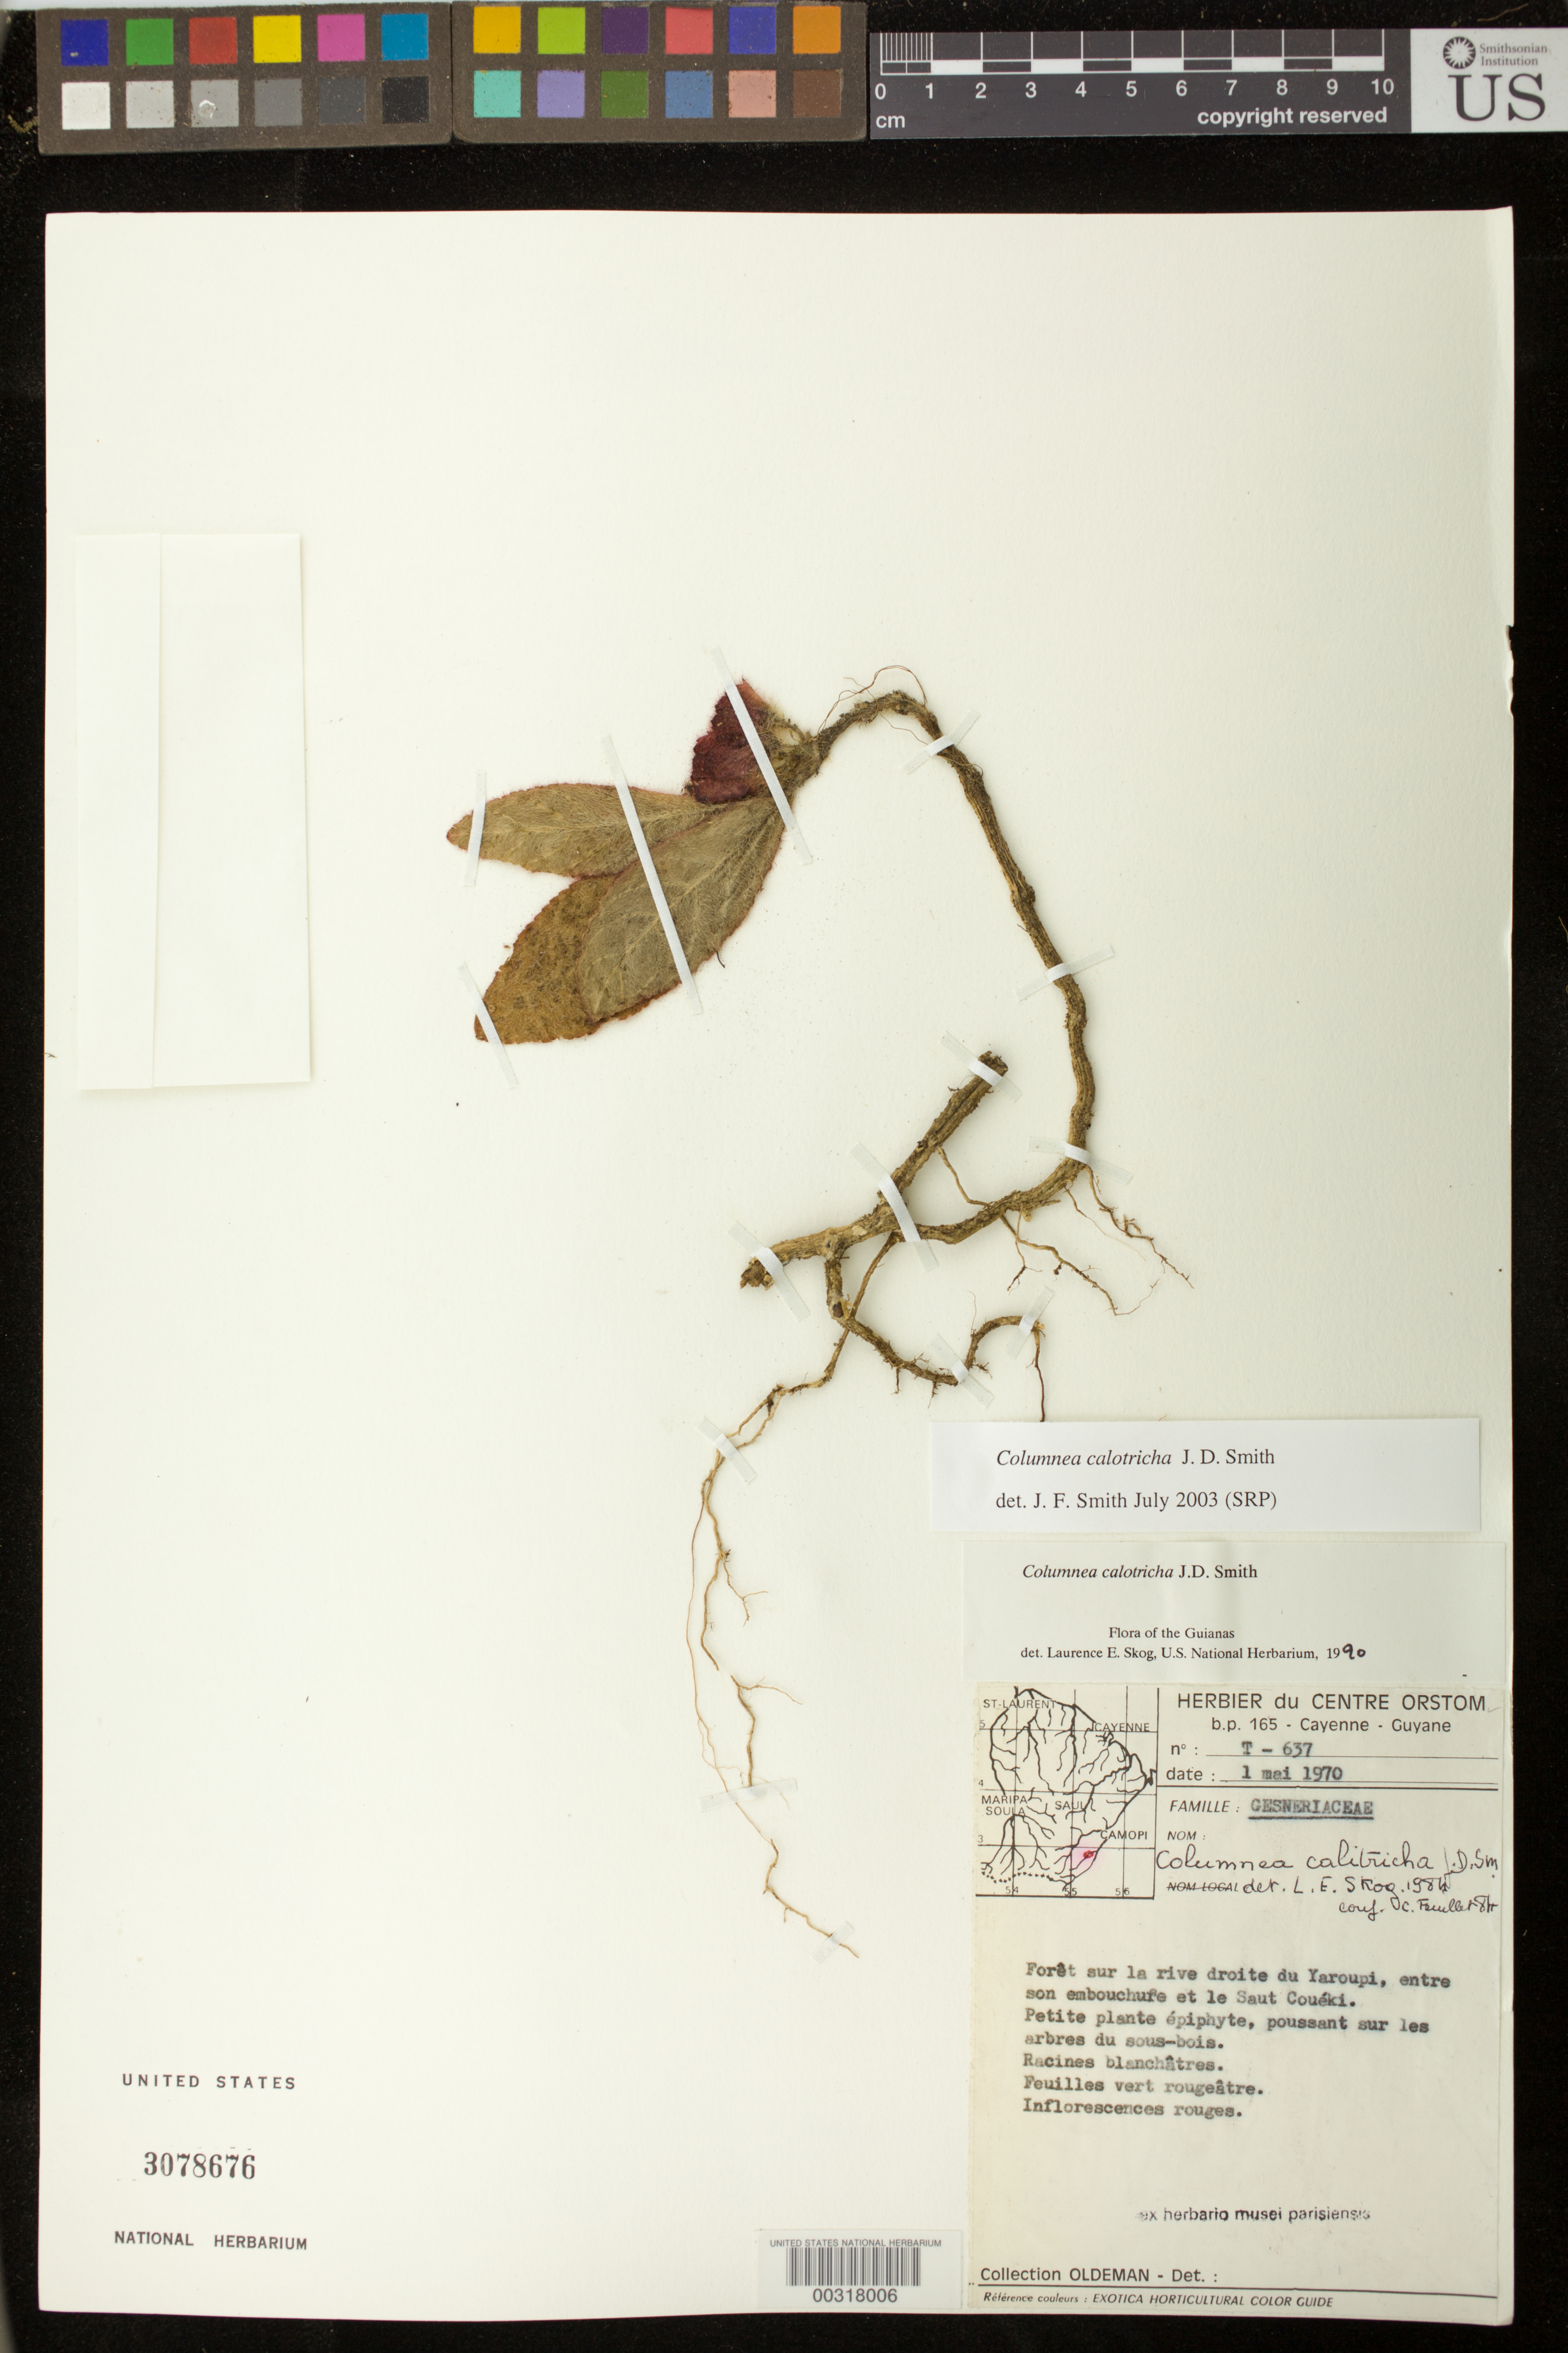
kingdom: Plantae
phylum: Tracheophyta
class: Magnoliopsida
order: Lamiales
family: Gesneriaceae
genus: Columnea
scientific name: Columnea calotricha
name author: Donn. Sm.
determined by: Skog, Laurence E.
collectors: R. Oldeman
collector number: T- 637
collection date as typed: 01 May 1970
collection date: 1970-05-01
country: French Guiana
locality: Rive droite du Yaroupi, entre son embouchure et le Saut Couéki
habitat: Forêt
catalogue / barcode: US 3078676